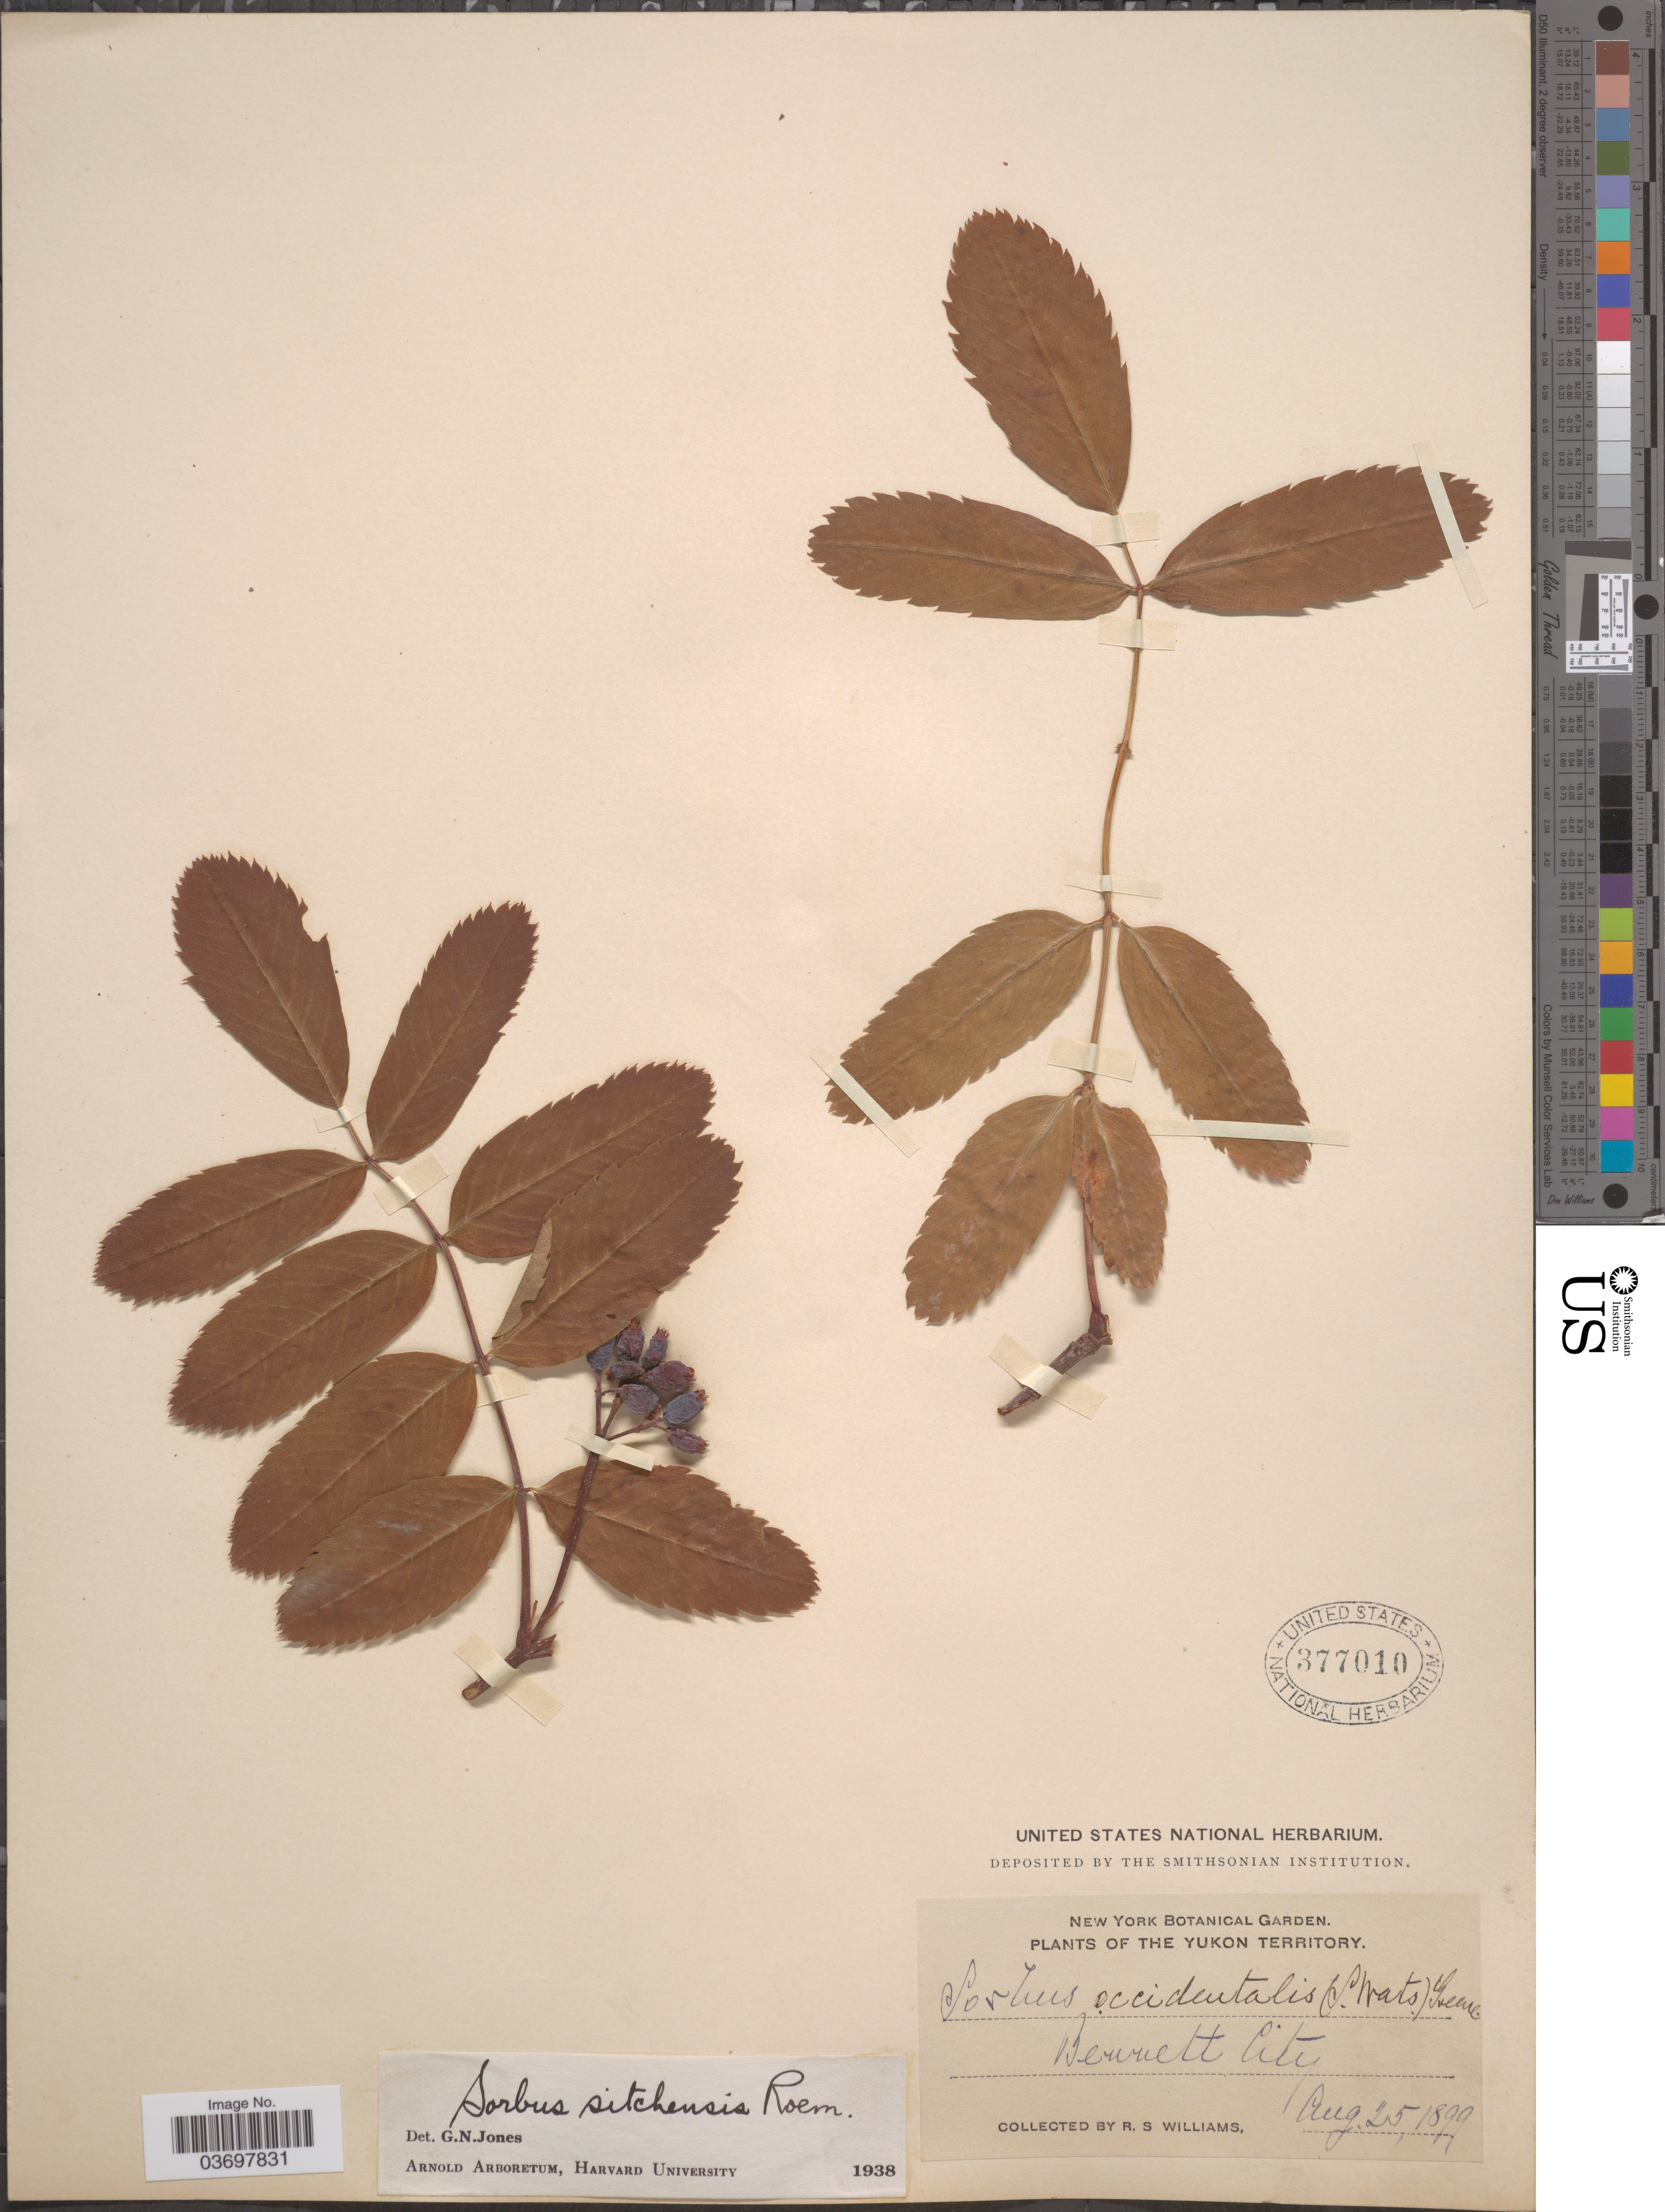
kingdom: Plantae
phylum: Tracheophyta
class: Magnoliopsida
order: Rosales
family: Rosaceae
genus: Sorbus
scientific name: Sorbus sitchensis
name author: M. Roem.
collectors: R. S. Williams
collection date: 1899-08-25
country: Canada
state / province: Yukon Territory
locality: Bennett City.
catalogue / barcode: US 377010